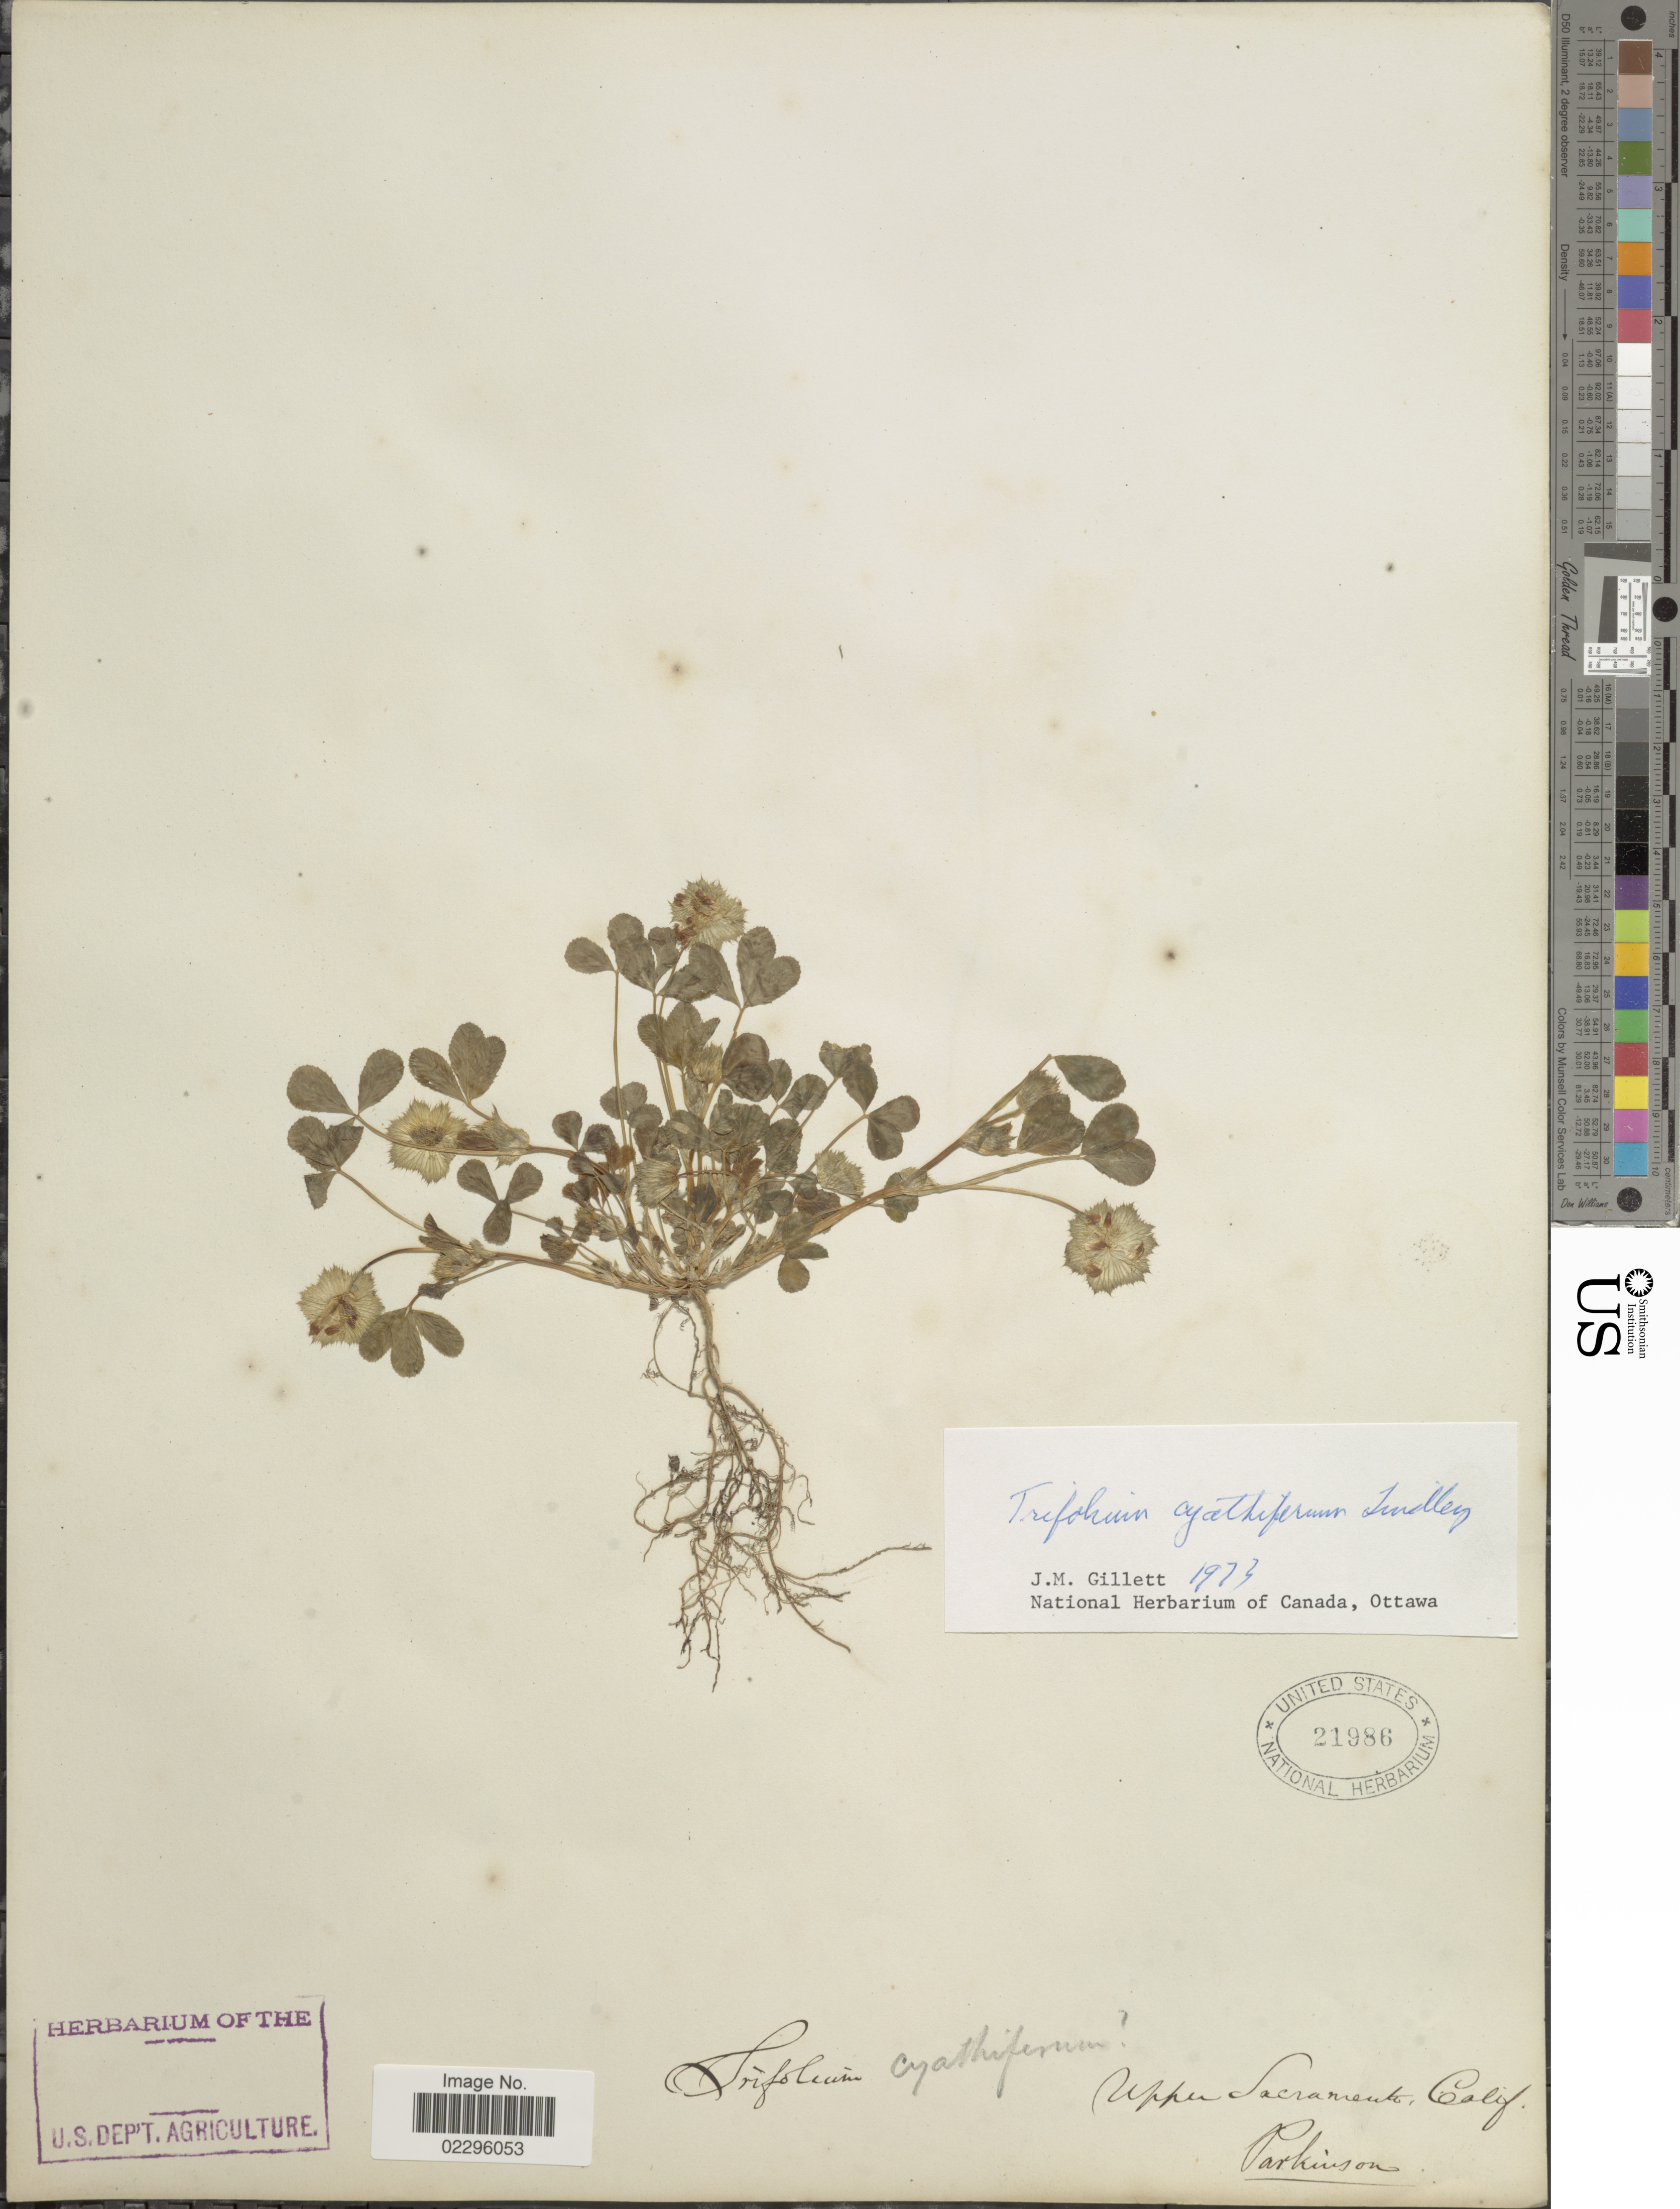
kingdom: Plantae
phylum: Tracheophyta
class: Magnoliopsida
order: Fabales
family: Fabaceae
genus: Trifolium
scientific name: Trifolium cyathiferum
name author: Lindl.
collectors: Parkinson, --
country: United States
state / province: California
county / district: Sacramento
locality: Upper Sacramento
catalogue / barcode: US 21986